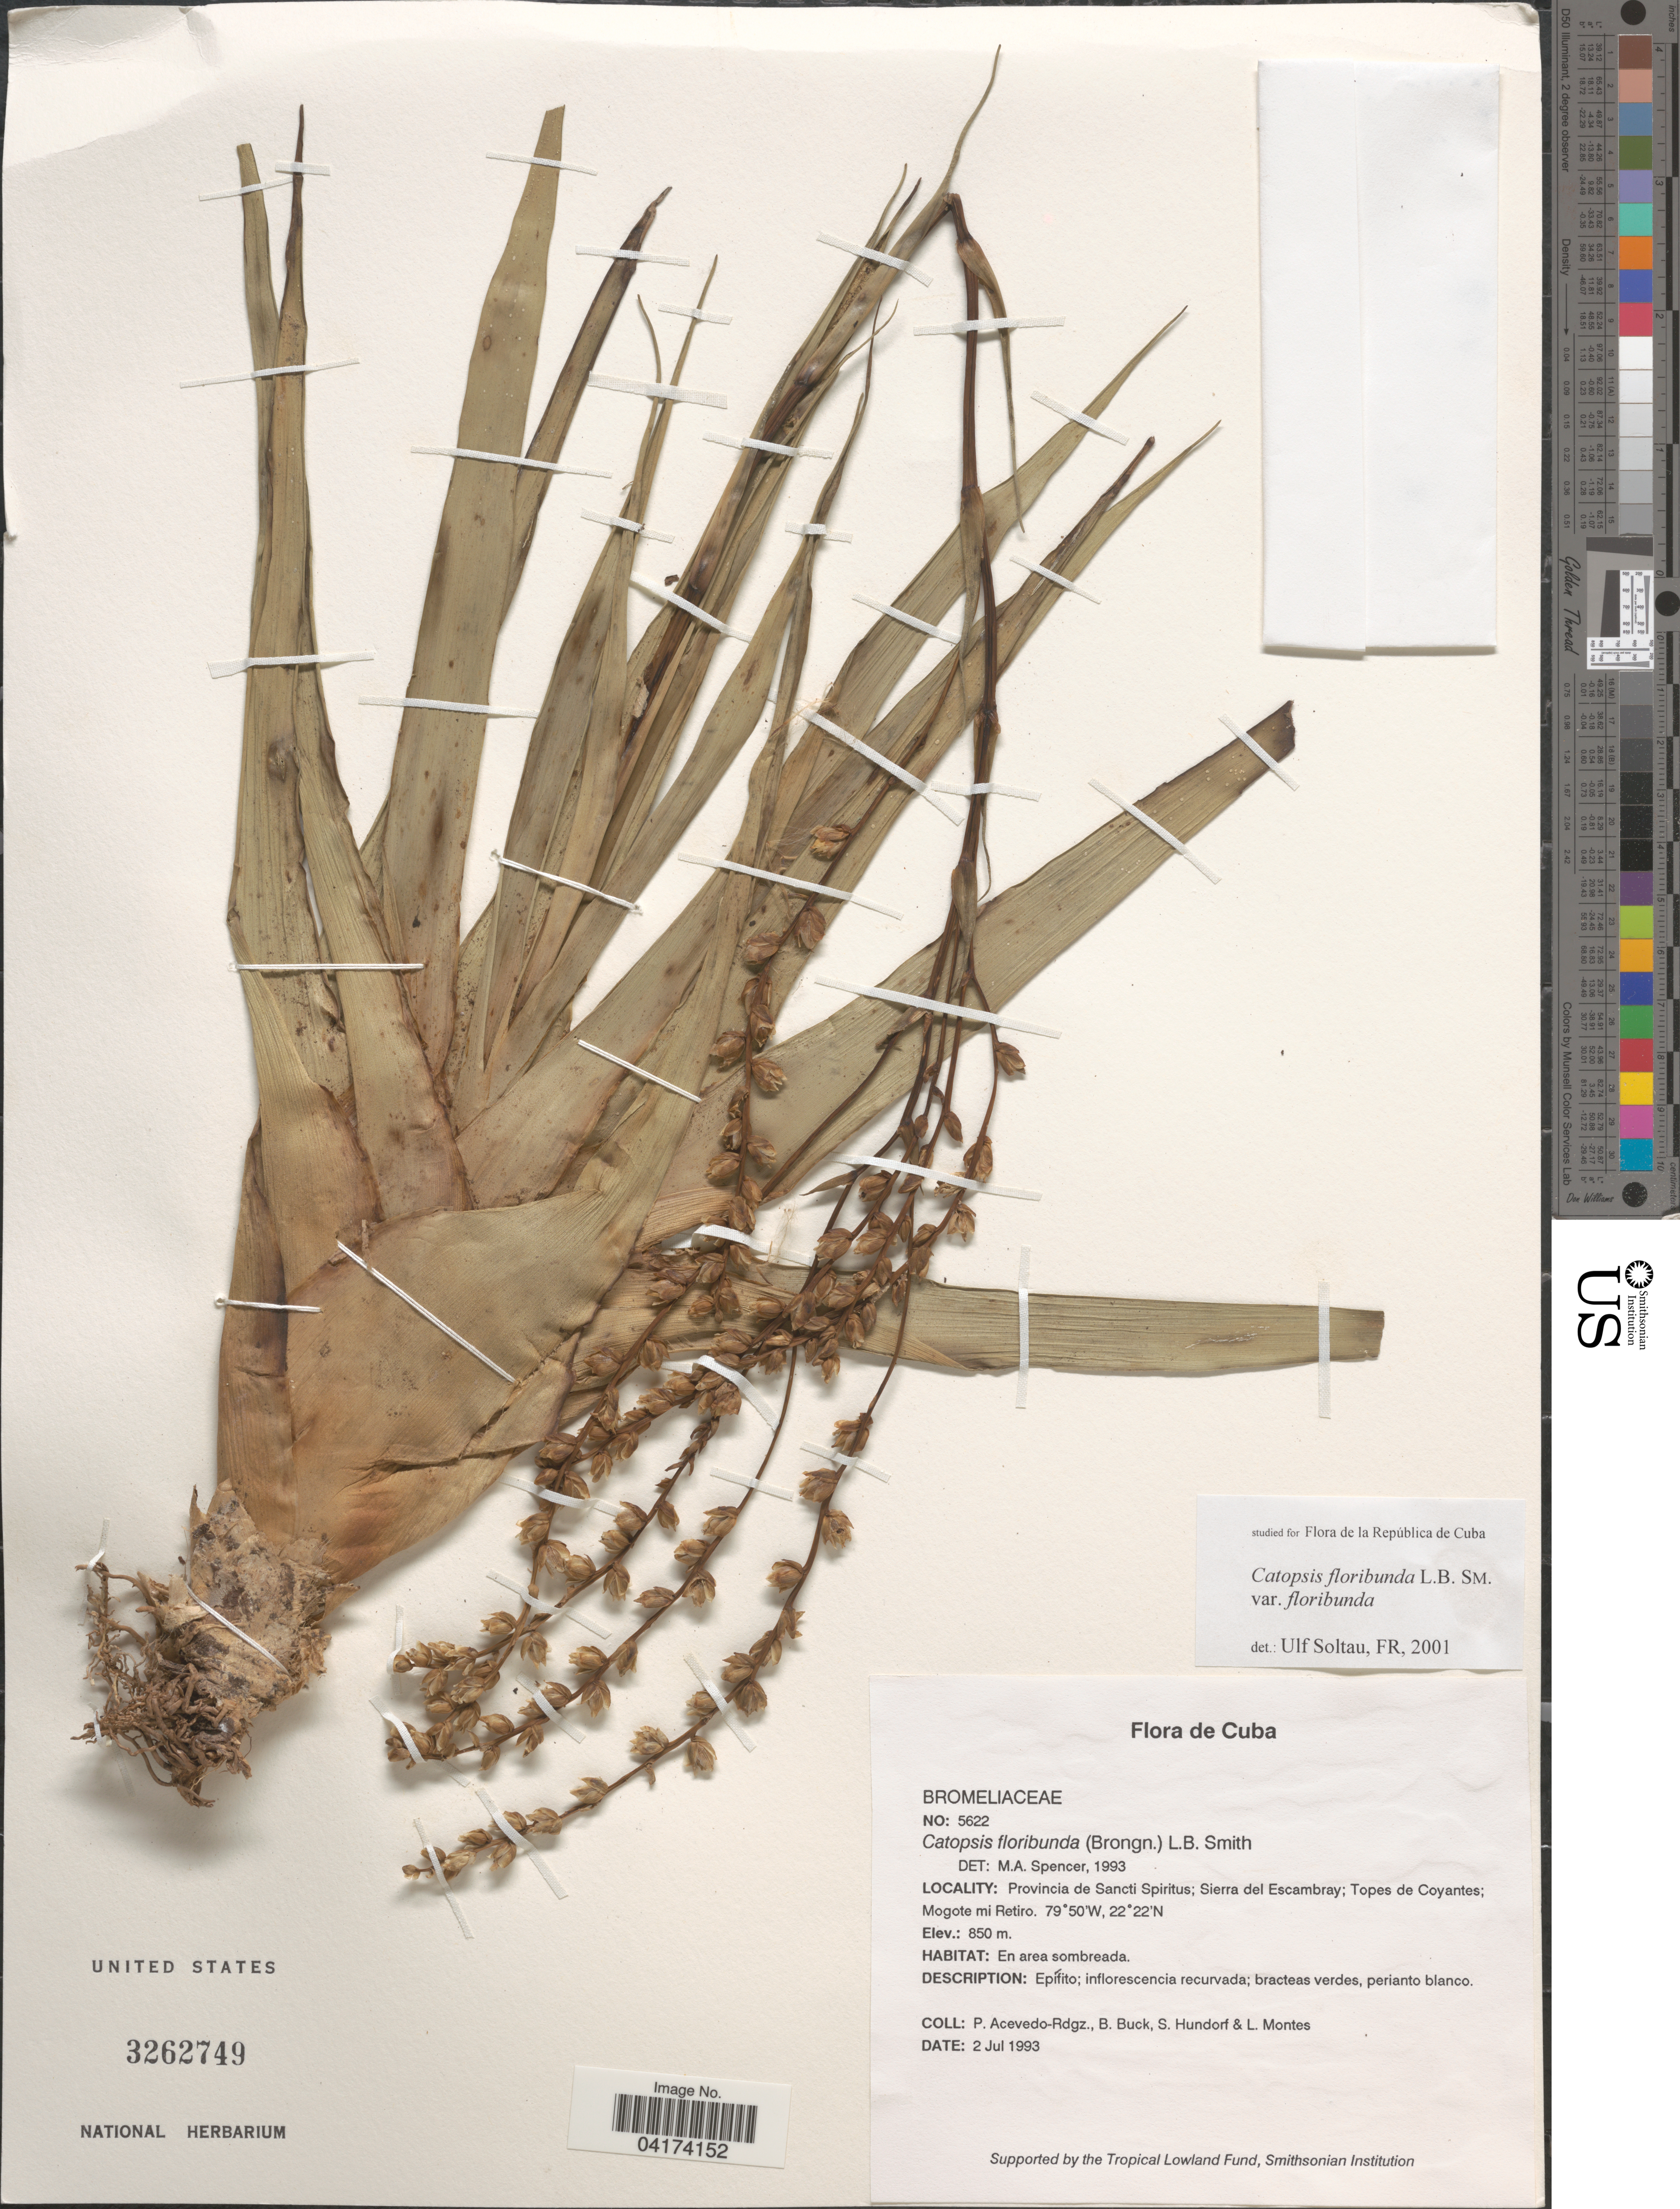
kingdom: Plantae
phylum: Tracheophyta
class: Liliopsida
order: Poales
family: Bromeliaceae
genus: Catopsis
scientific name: Catopsis floribunda var. floribunda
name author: L.B. Sm.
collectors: P. Acevedo-Rodr., B. Buck, S. Hundorf & L. Montes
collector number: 5622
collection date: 1993-07-02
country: Cuba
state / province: Sancti Spíritus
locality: Sierra del Escambray; Topes de Coyantes; Mogote mi Retiro.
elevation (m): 850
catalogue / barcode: US 3262749